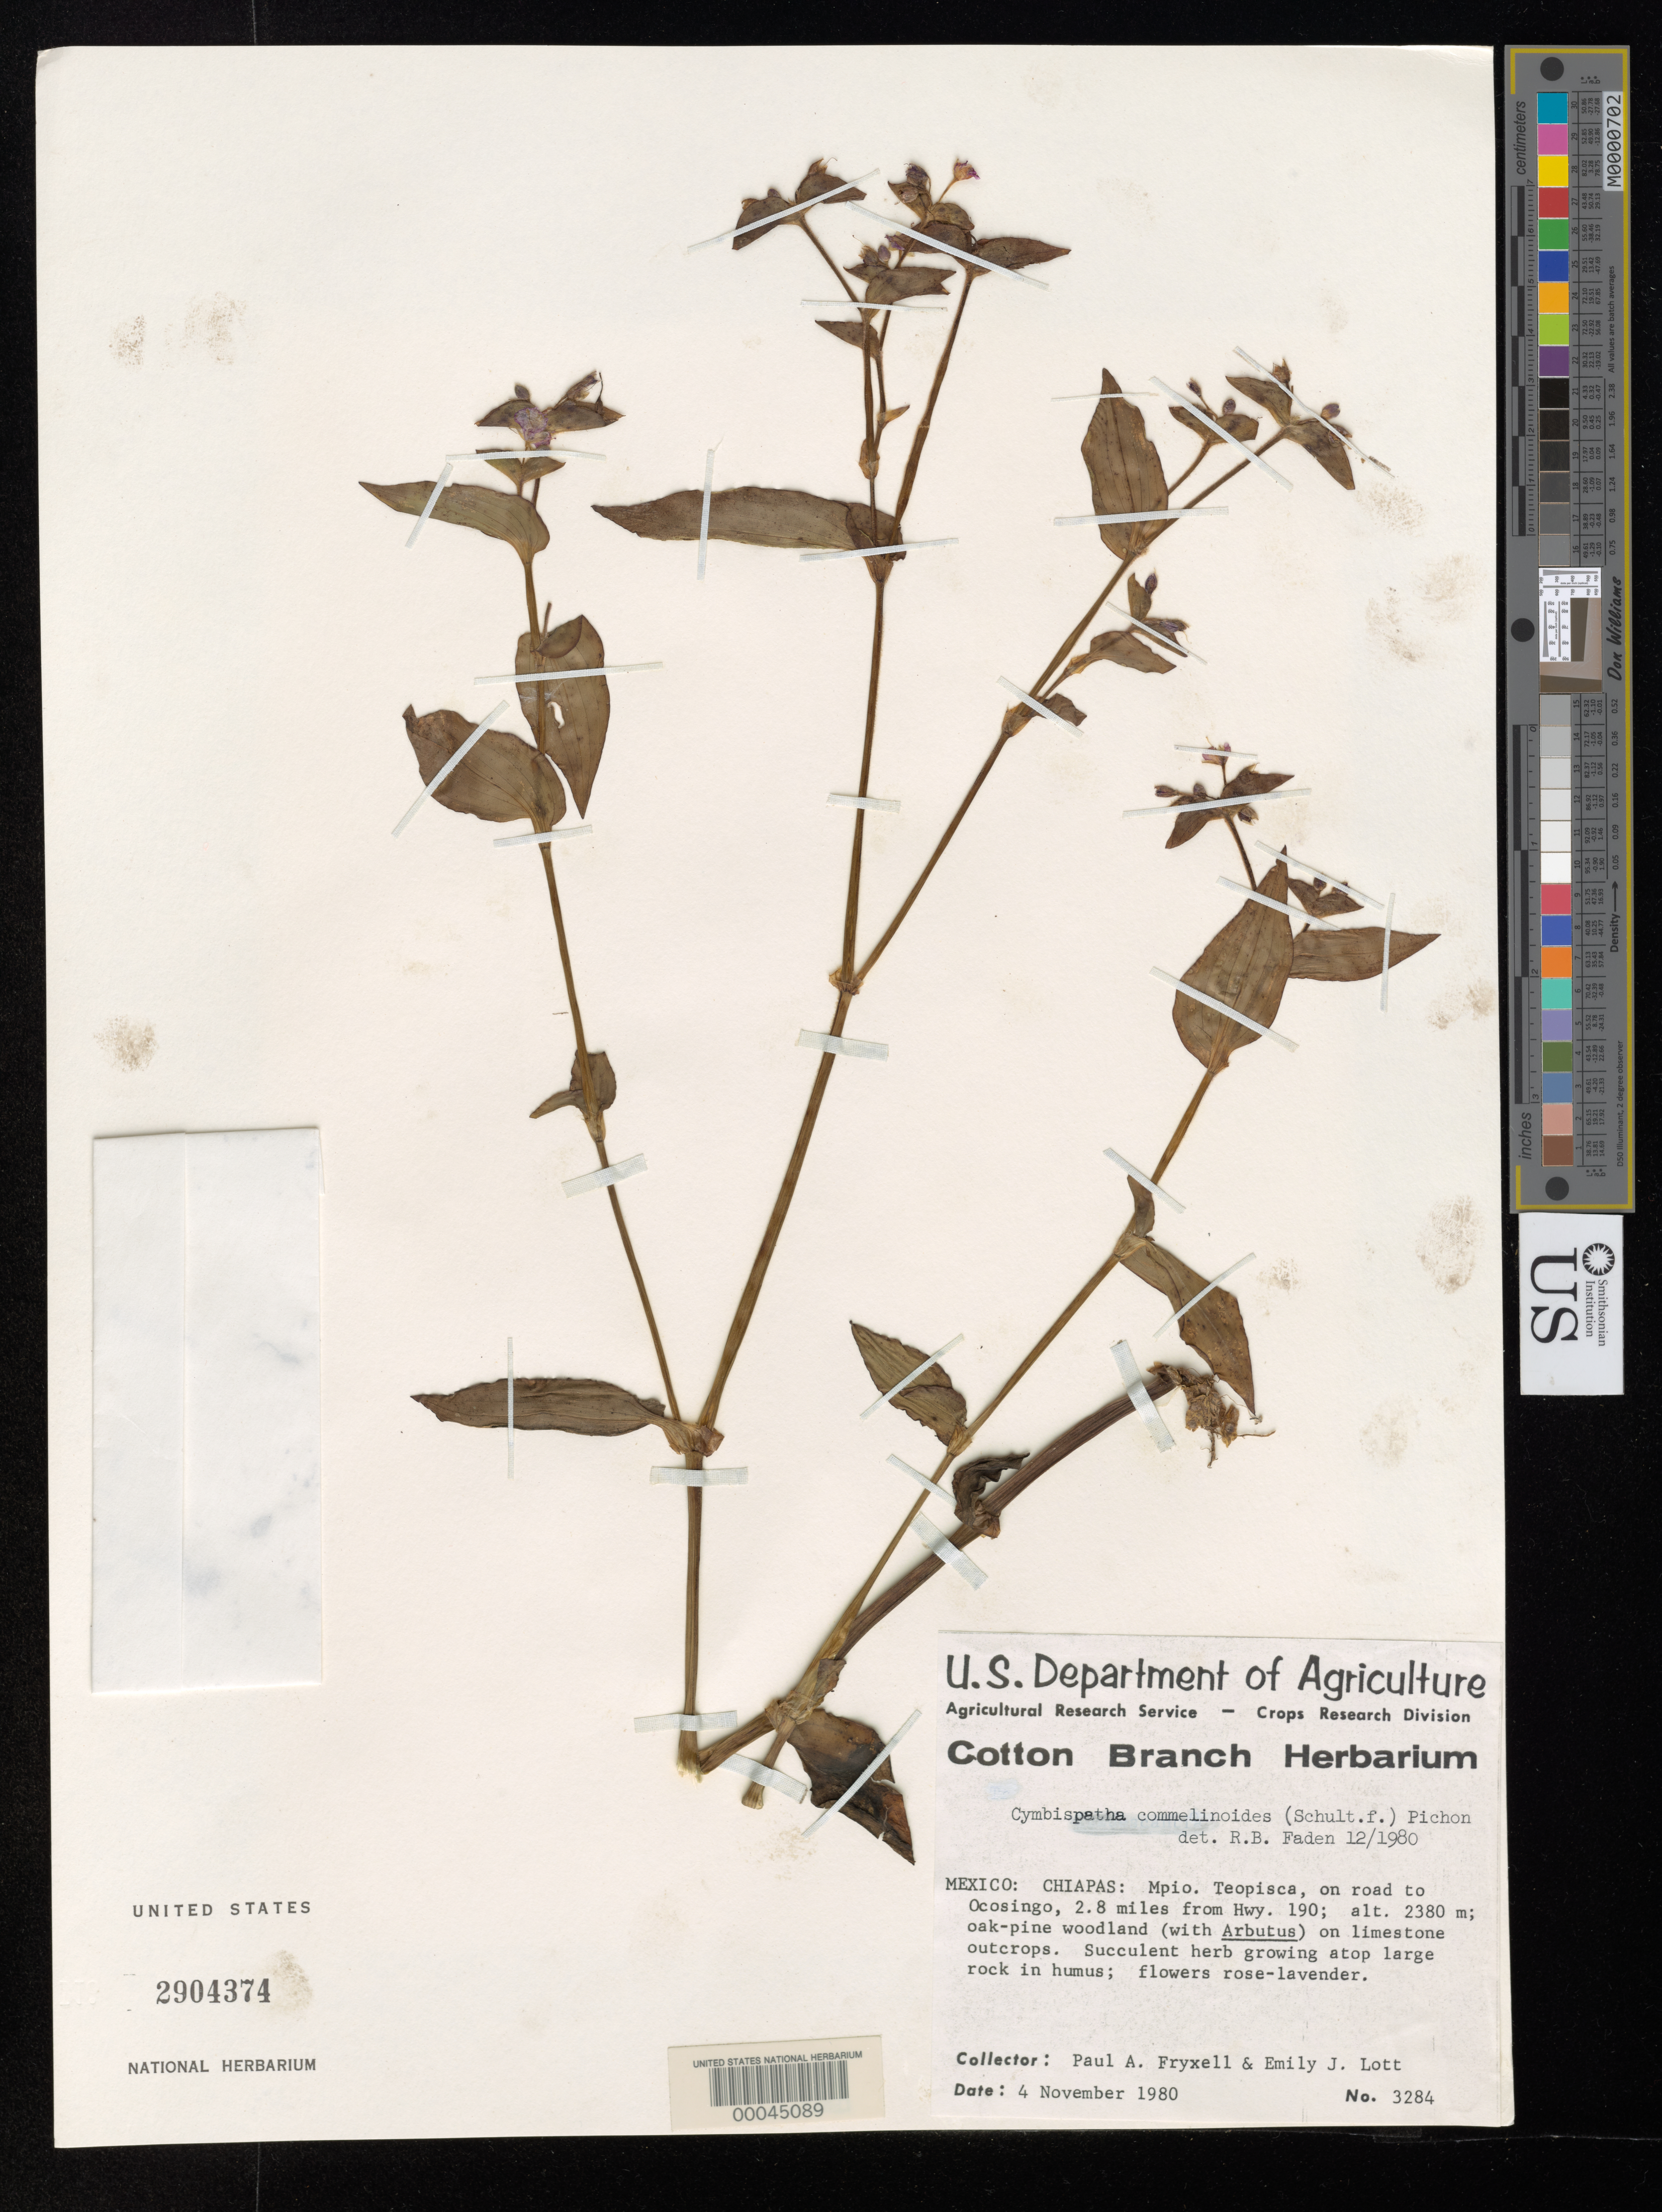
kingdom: Plantae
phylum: Tracheophyta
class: Liliopsida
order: Commelinales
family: Commelinaceae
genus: Tradescantia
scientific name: Tradescantia commelinoides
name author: Schult. & Schult. f.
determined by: Hunt, D. R.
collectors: P. A. Fryxell & E. Lott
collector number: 3284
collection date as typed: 04 Nov 1980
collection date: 1980-11-04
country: Mexico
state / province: Chiapas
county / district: Teopisca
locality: Towards Ocosingo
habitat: Limestone outcrops, oak-pine forest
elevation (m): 2380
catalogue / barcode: US 2904374